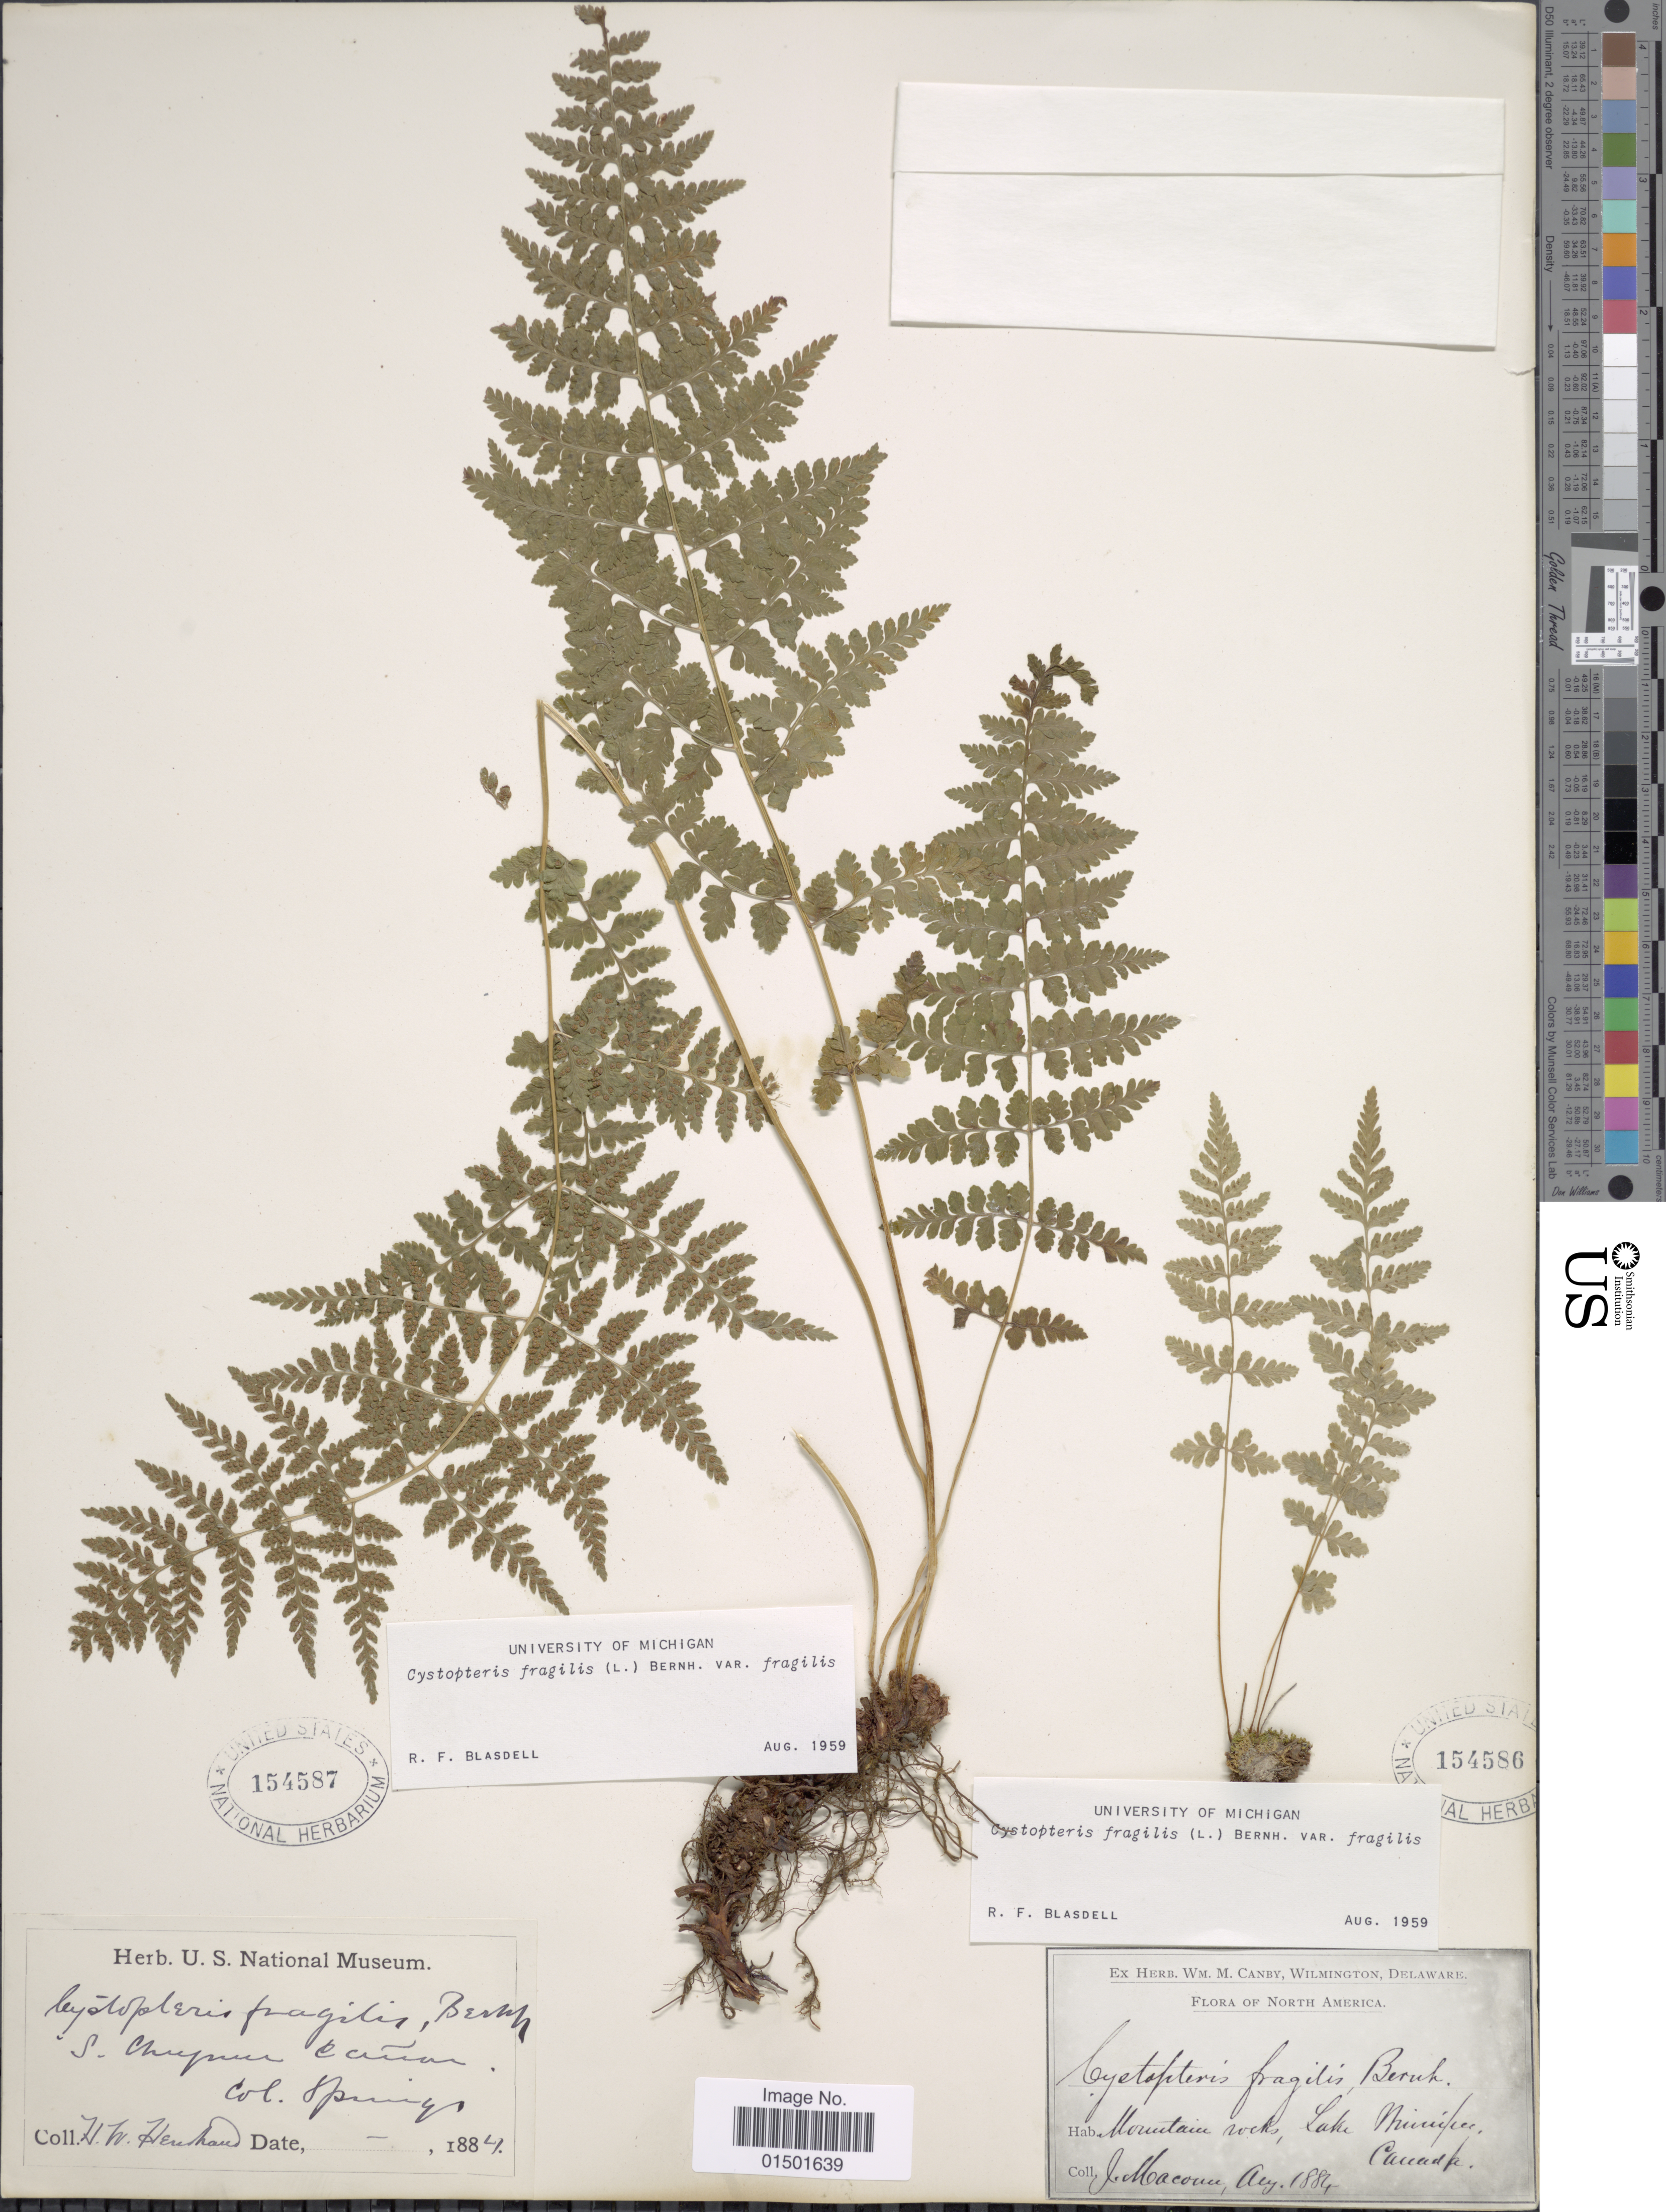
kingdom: Plantae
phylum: Tracheophyta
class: Polypodiopsida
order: Polypodiales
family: Cystopteridaceae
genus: Cystopteris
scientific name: Cystopteris fragilis var. fragilis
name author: (L.) Bernh.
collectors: H. Henshaw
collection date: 1884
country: United States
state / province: Colorado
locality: S. Cheyenne Cañon. Col. Springs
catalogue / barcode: US 154587-2